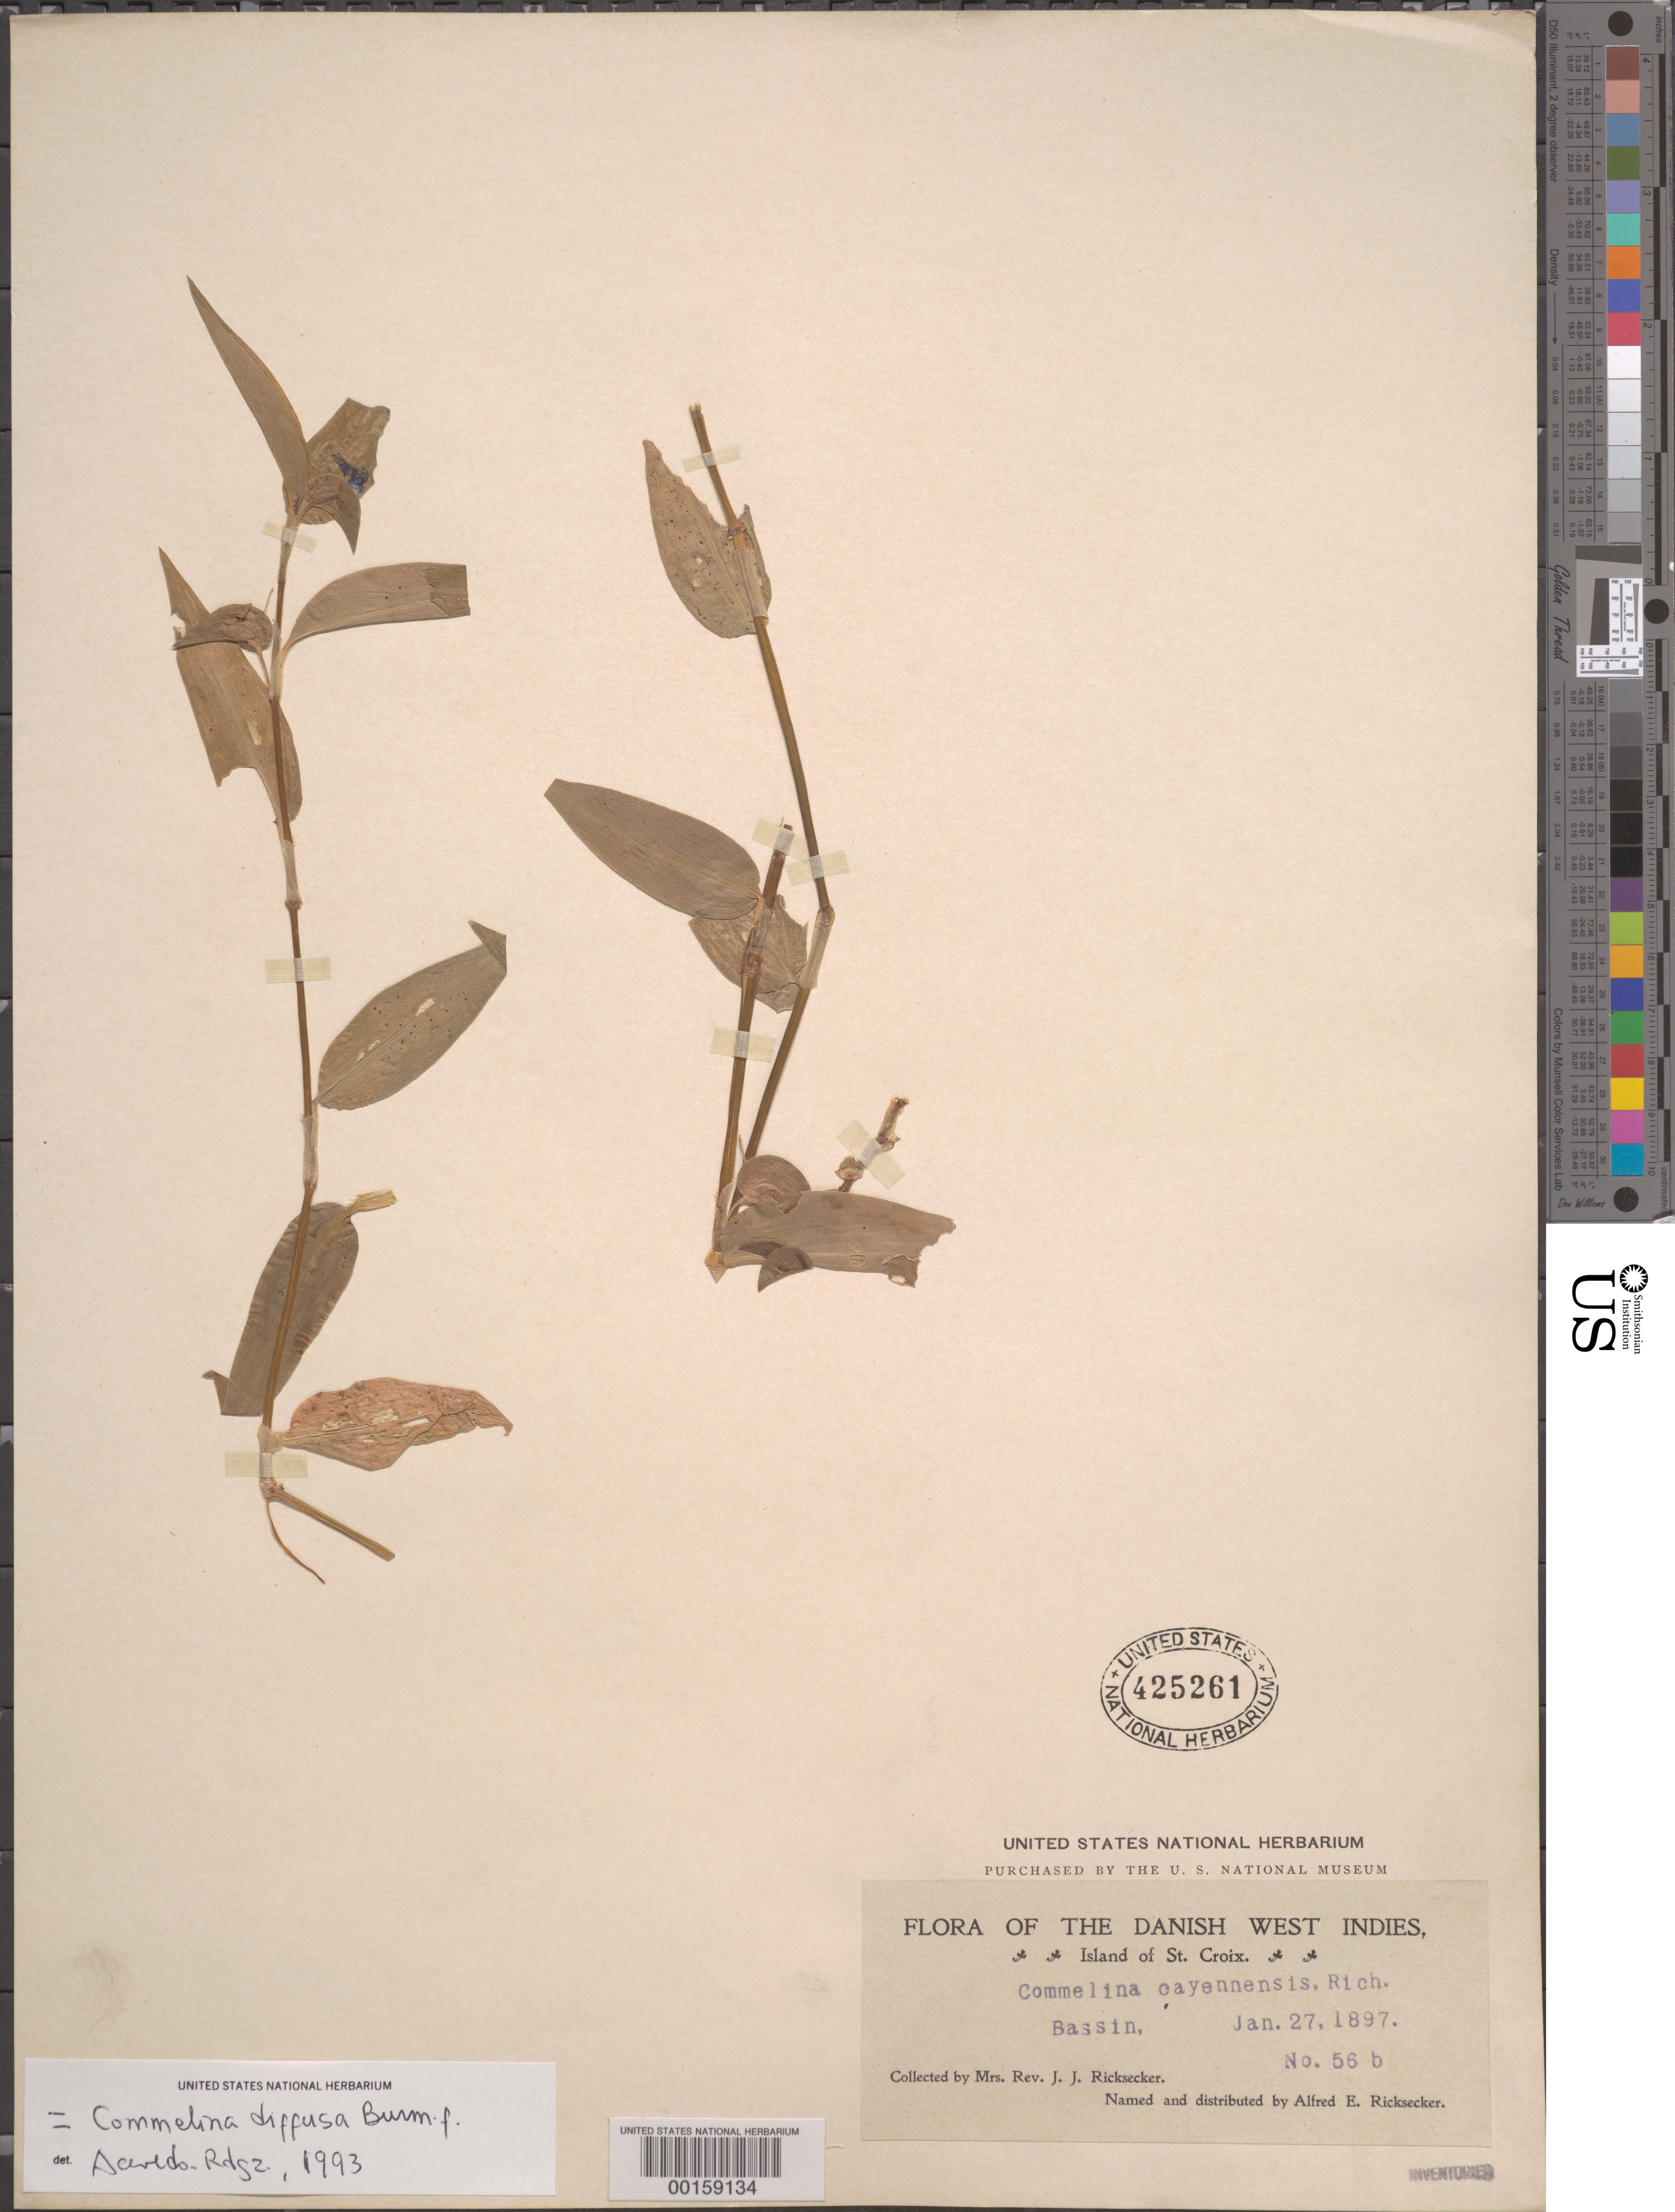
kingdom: Plantae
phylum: Tracheophyta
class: Liliopsida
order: Commelinales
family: Commelinaceae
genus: Commelina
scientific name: Commelina diffusa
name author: Burm. f.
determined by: Faden, Robert B., (US), Smithsonian Institution - National Museum of Natural History (UNITED STATES)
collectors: Mrs. J. J. Ricksecker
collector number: B56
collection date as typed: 27 Jan 1897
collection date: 1897-01-27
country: U.S. Virgin Islands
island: St. Croix Island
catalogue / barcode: US 425261